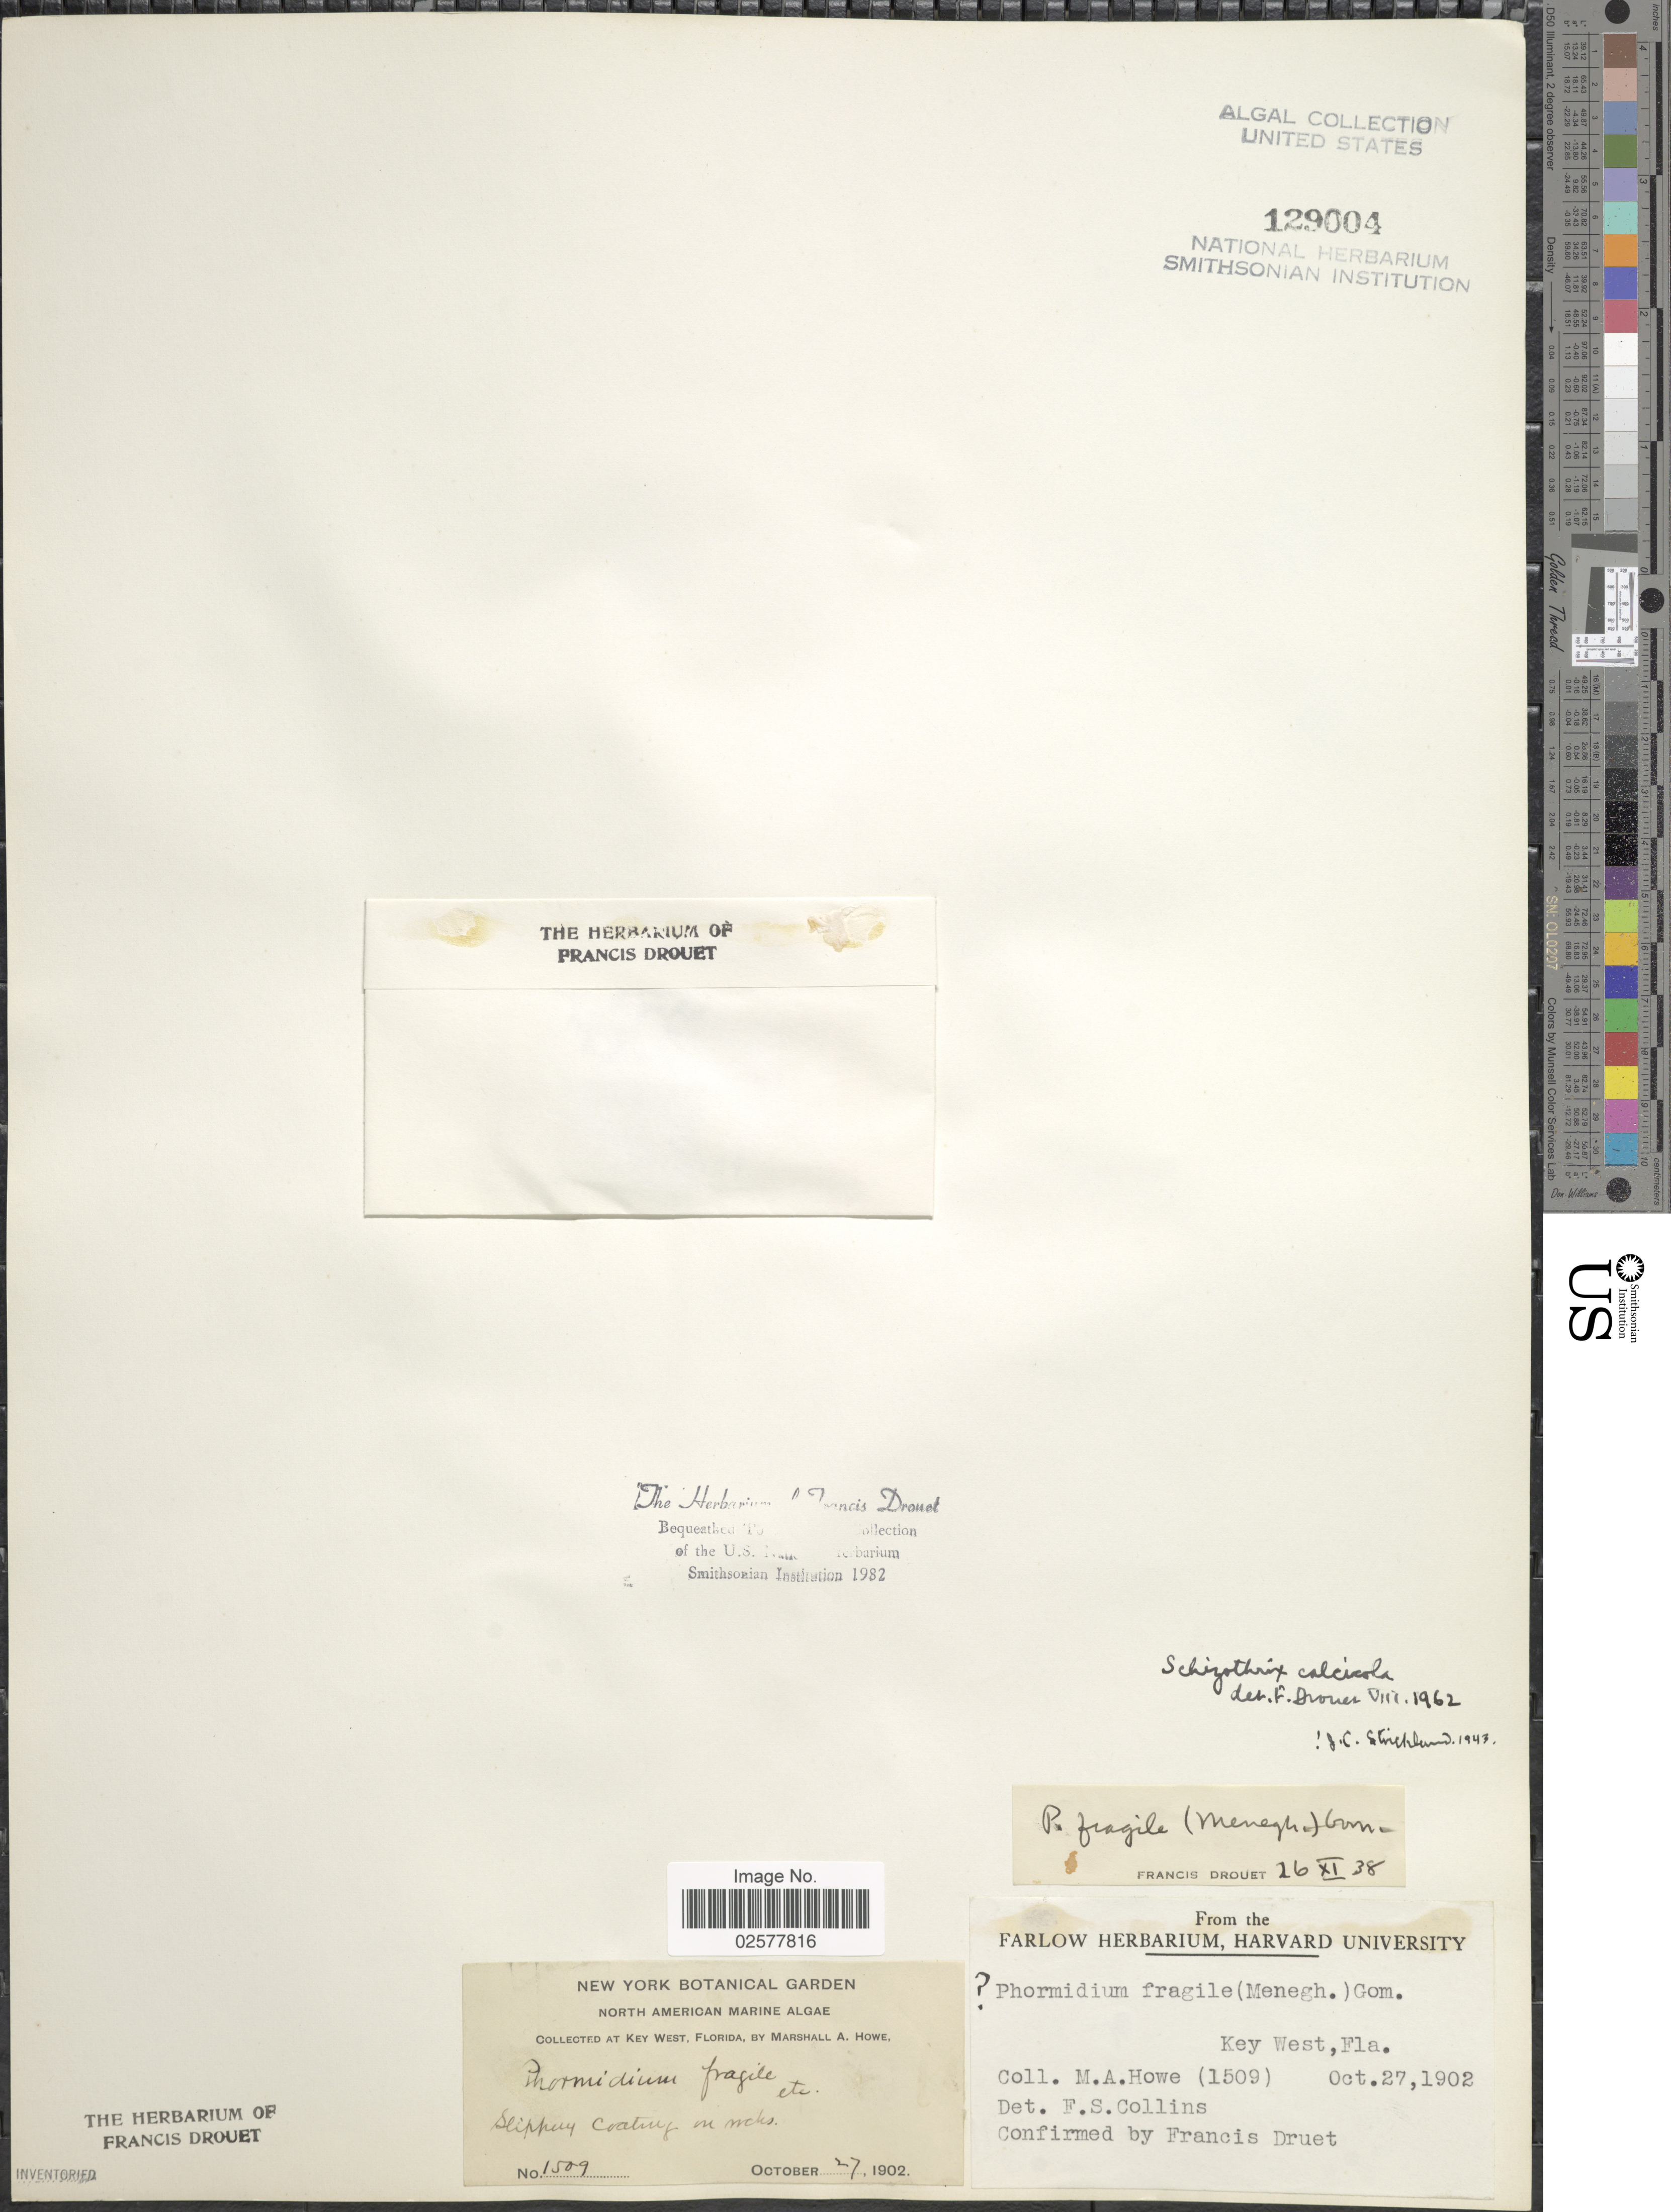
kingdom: Bacteria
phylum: Cyanobacteria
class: Cyanobacteriia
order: Leptolyngbyales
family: Trichocoleusaceae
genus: Schizothrix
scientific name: Schizothrix calcicola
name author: Gomont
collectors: M. A. Howe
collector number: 1509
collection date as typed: Oct. 27, 1902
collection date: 1902-10-27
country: United States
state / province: Florida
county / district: Monroe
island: Key West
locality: Key West, Fla.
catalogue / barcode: US 129004